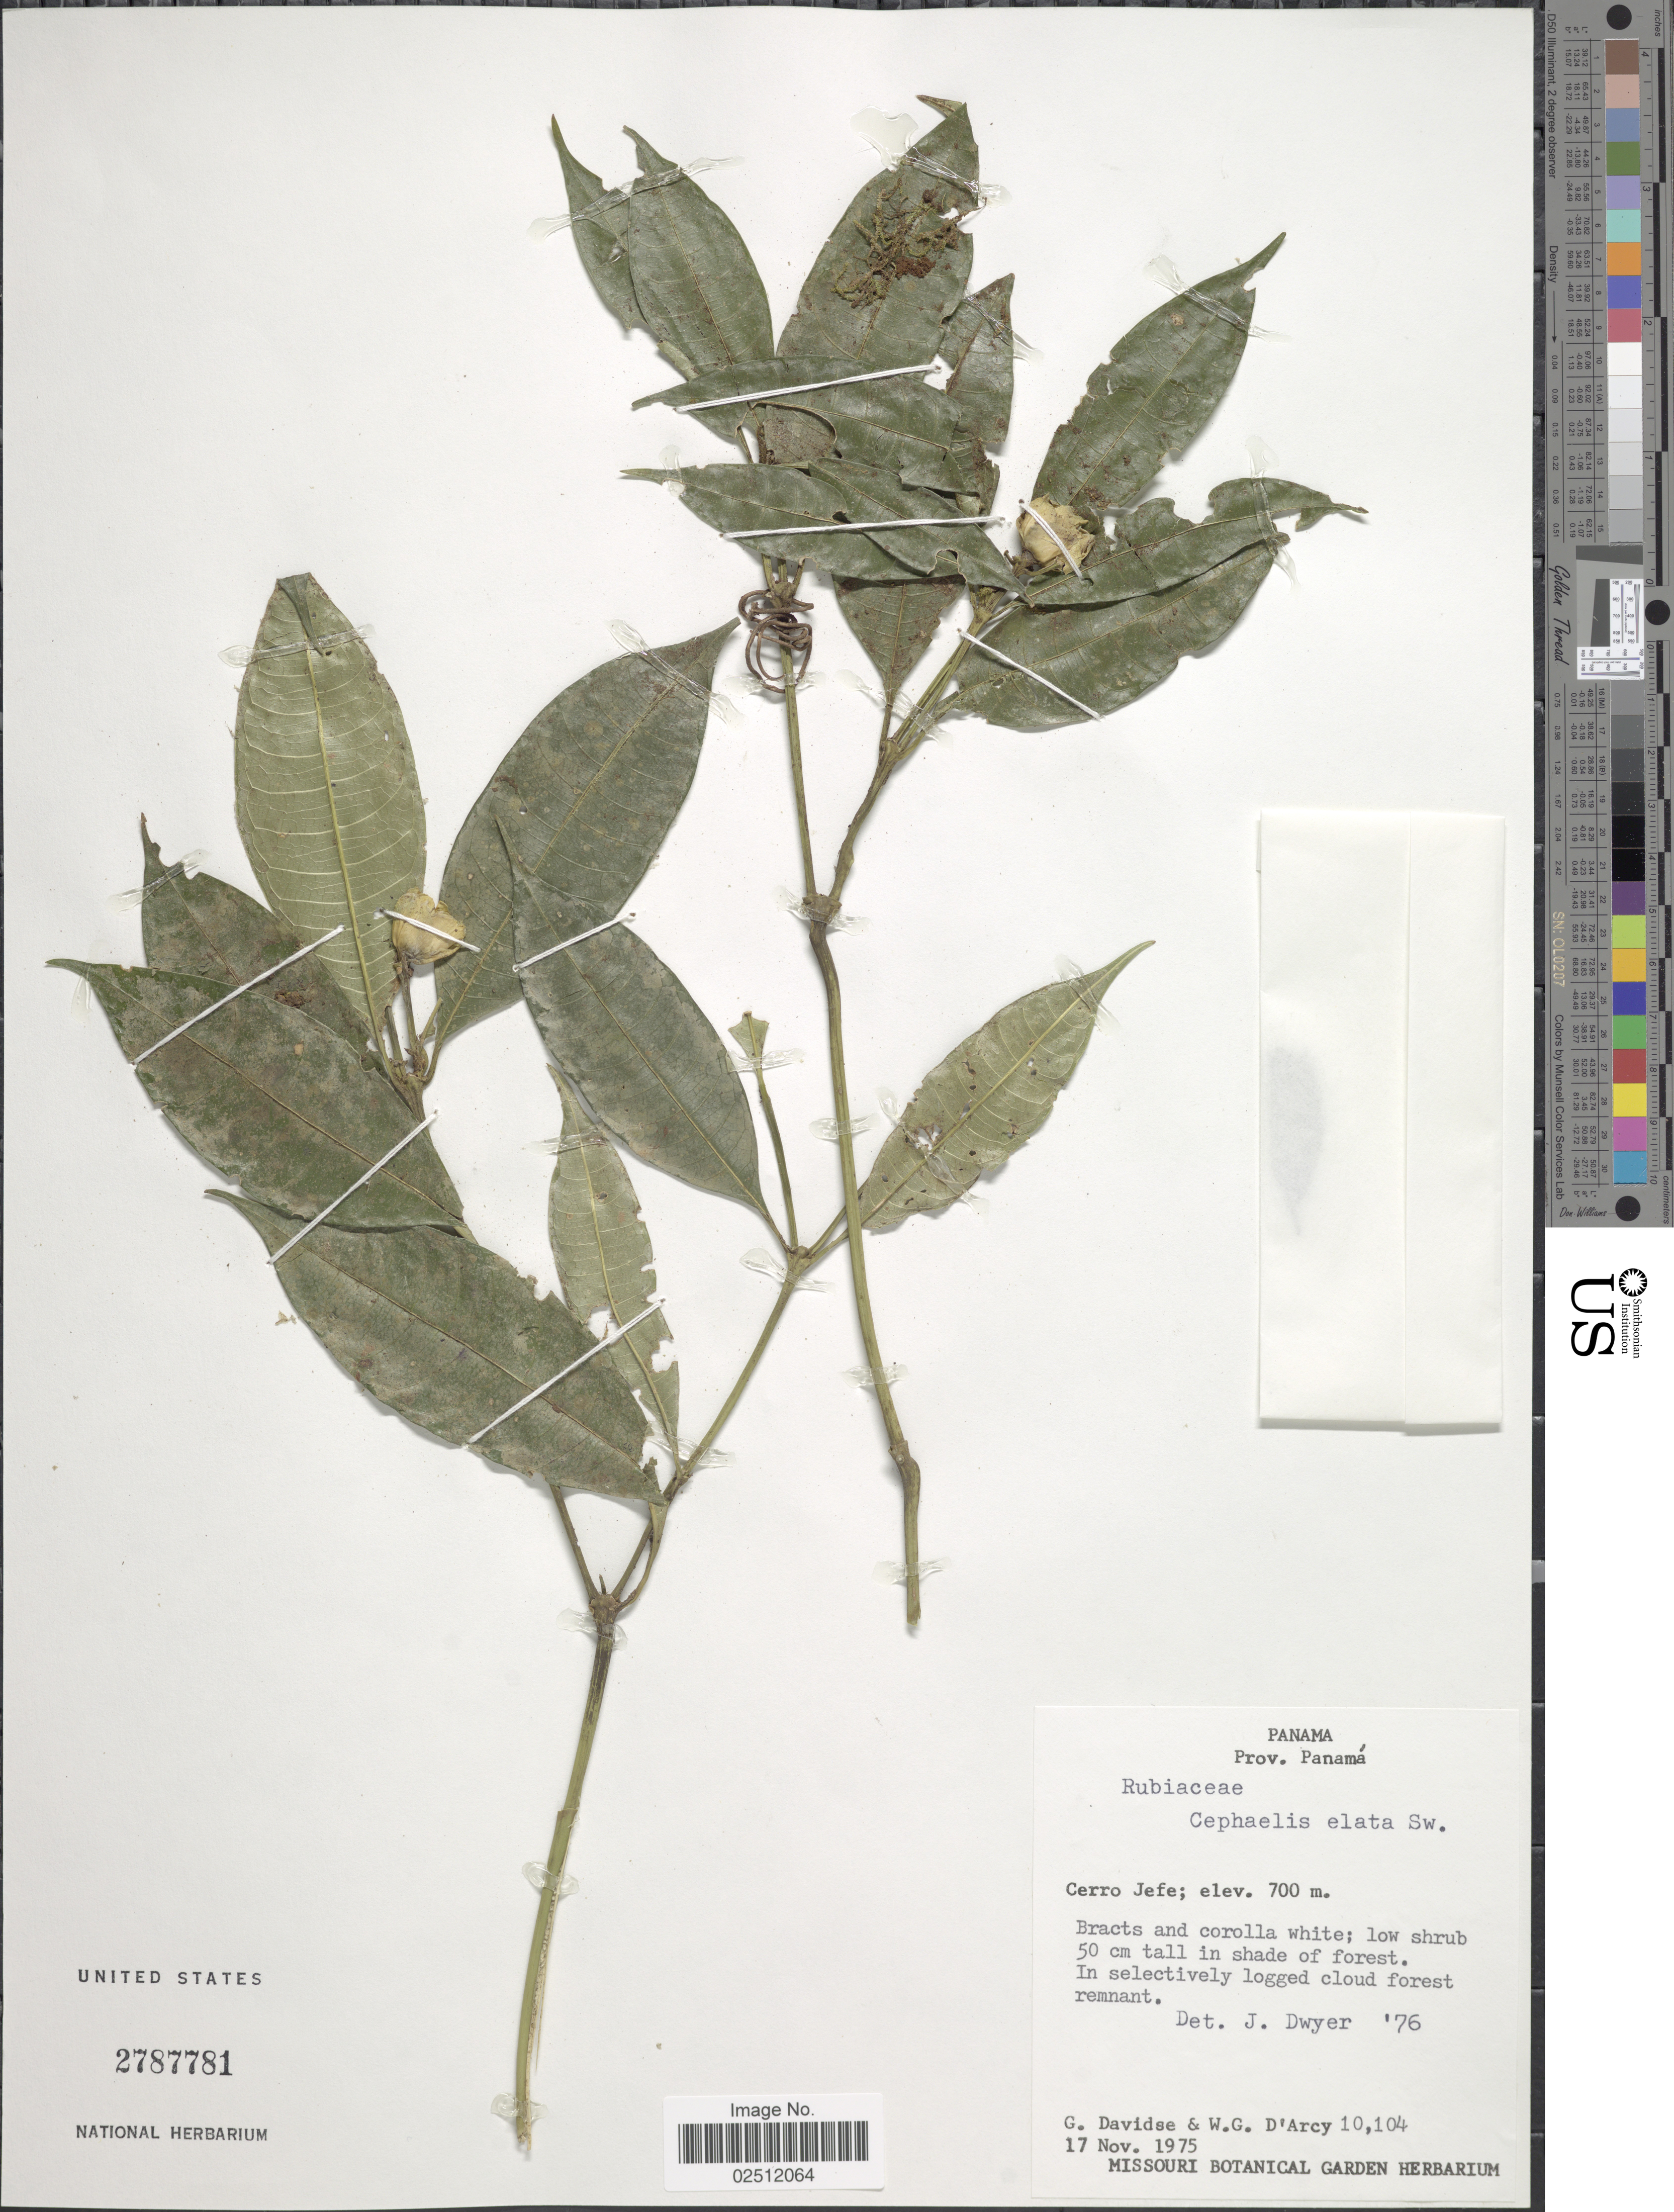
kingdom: Plantae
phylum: Tracheophyta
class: Magnoliopsida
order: Gentianales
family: Rubiaceae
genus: Psychotria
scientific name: Psychotria elata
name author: (Sw.) Hammel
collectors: G. Davidse & W. G. D'Arcy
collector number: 10104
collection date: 1975-11-17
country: Panama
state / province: Panamá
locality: Cerro Jefe, in shade of forest. In selectively logged cloud forest remnant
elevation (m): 700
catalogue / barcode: US 2787781